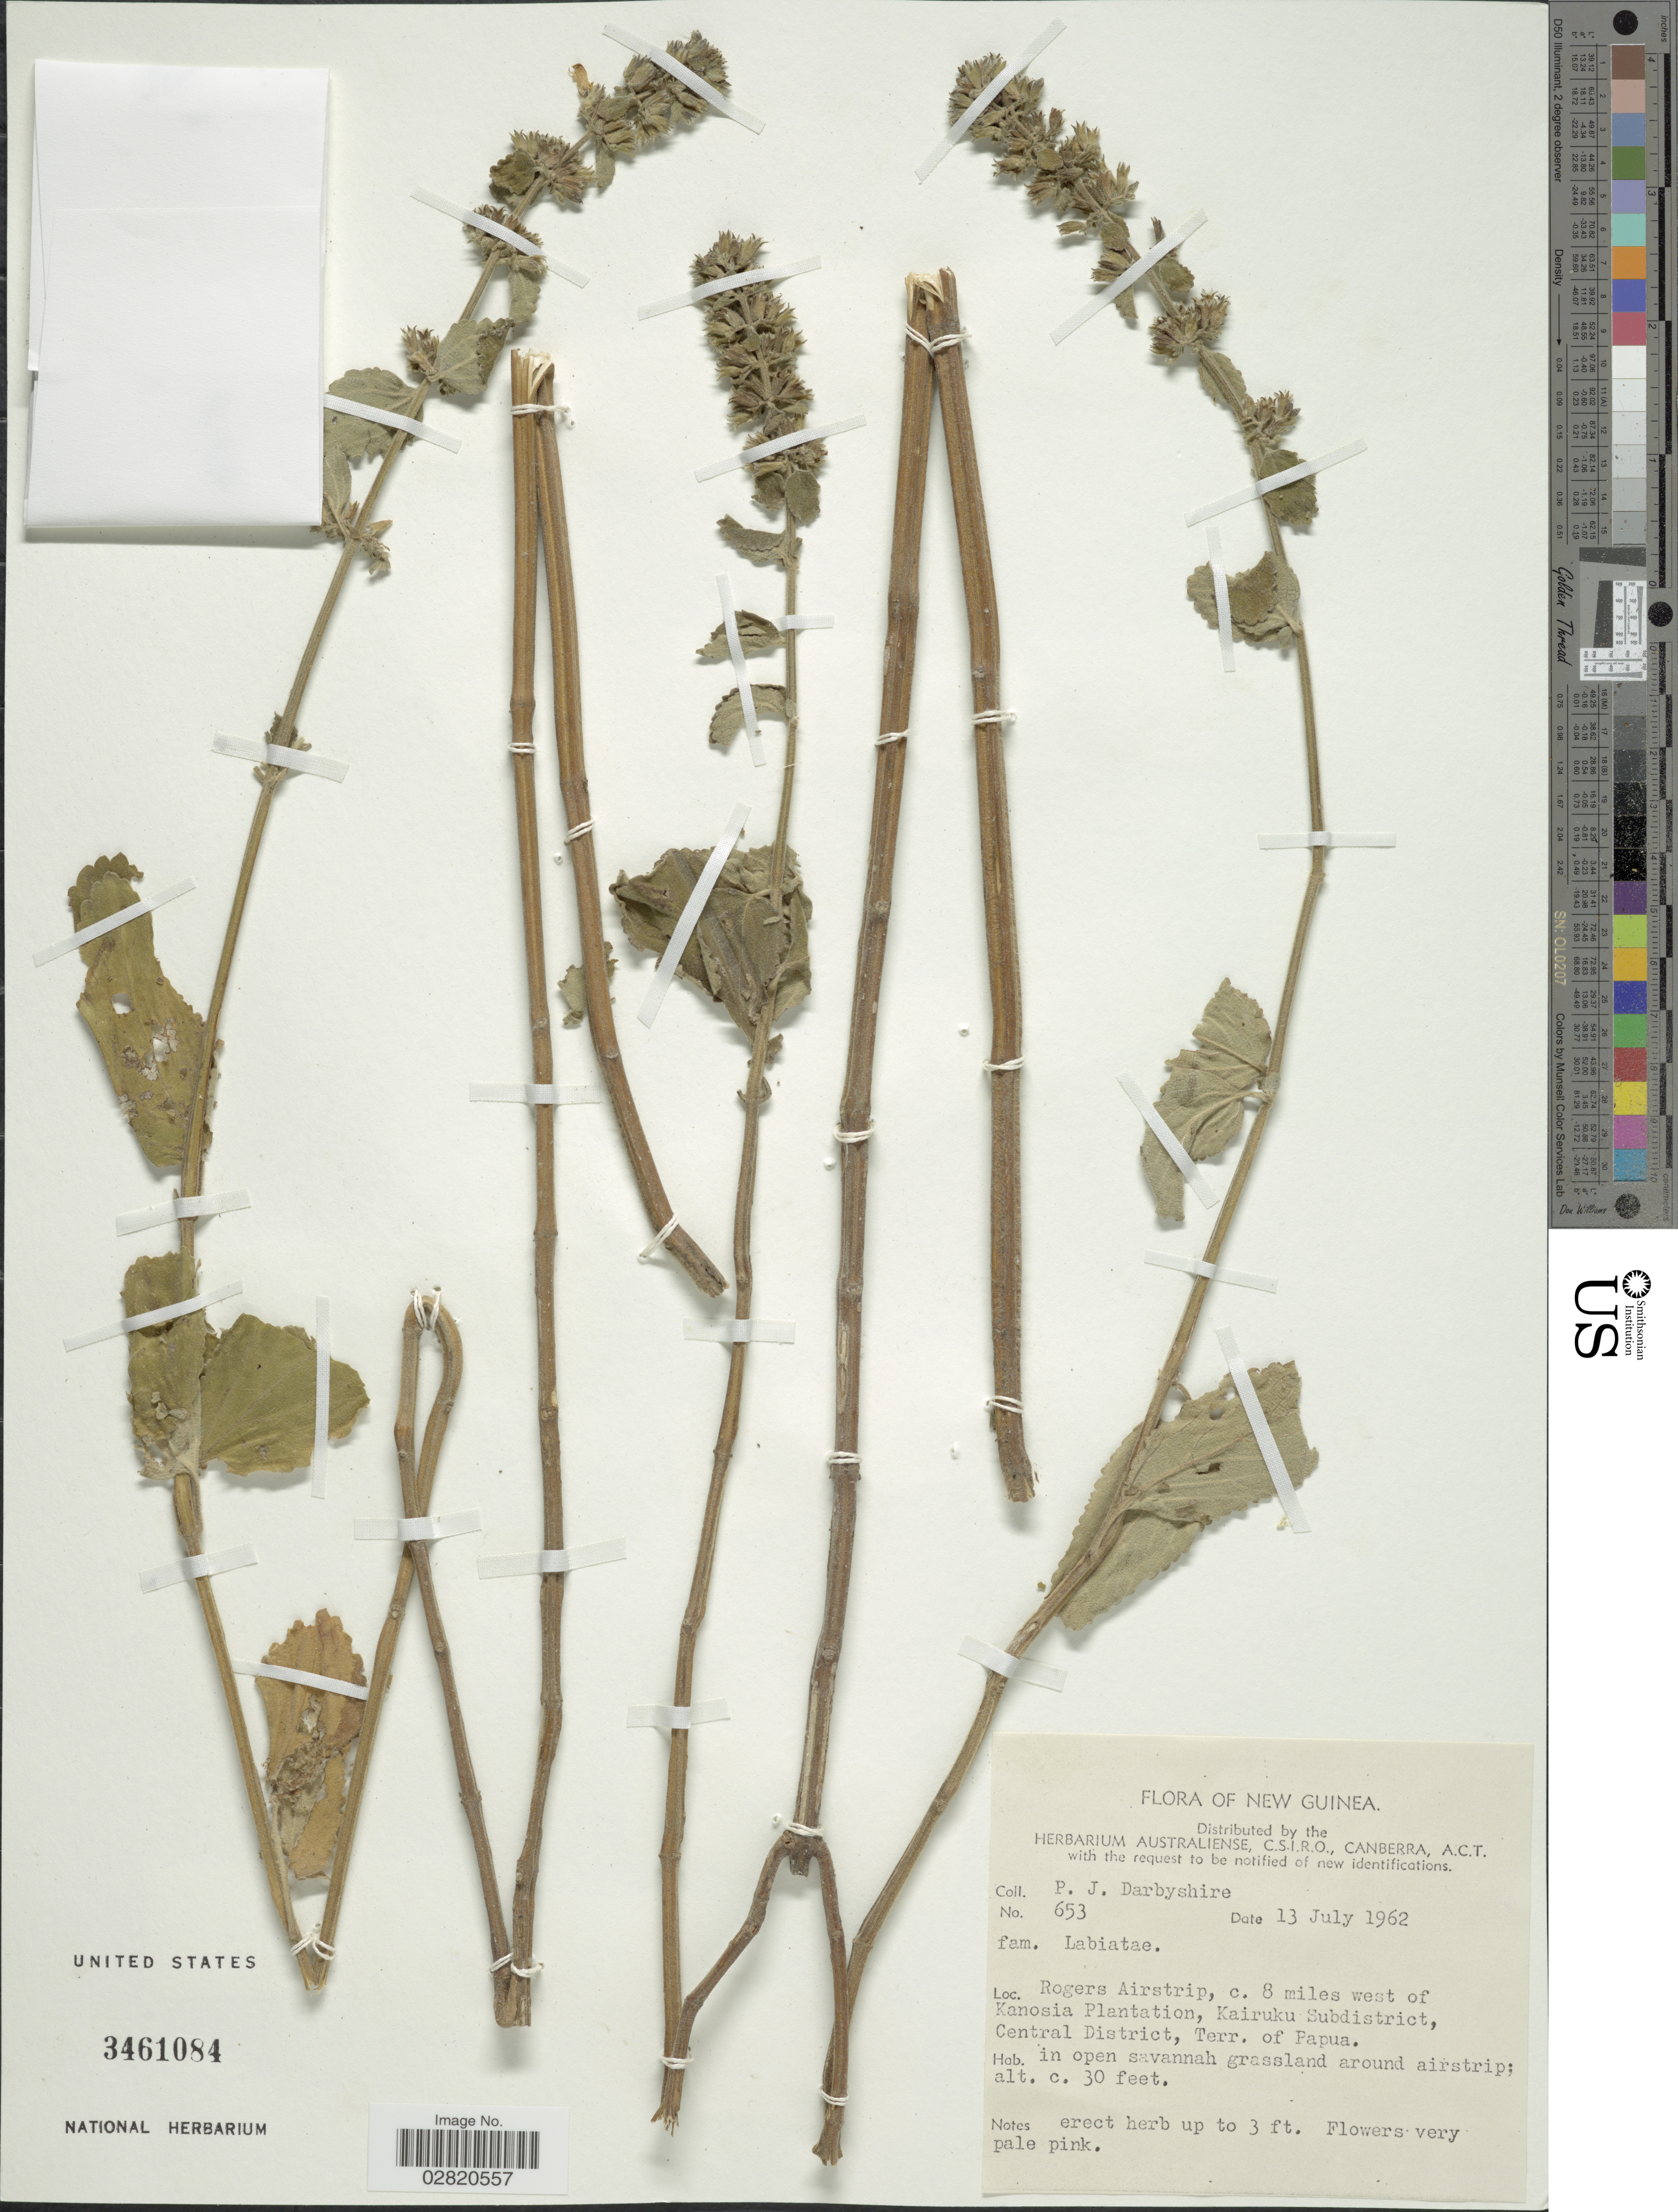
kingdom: Plantae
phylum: Tracheophyta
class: Magnoliopsida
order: Lamiales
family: Lamiaceae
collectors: P. Darbyshire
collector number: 653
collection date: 1962-07-13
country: Papua New Guinea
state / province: Central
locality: New Guinea. Rogers Airstrip, c. 8 miles west of Kanosia Plantation, Kairuku Subdistrict, Central District, Terr. of Papua.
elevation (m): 9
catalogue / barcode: US 3461084